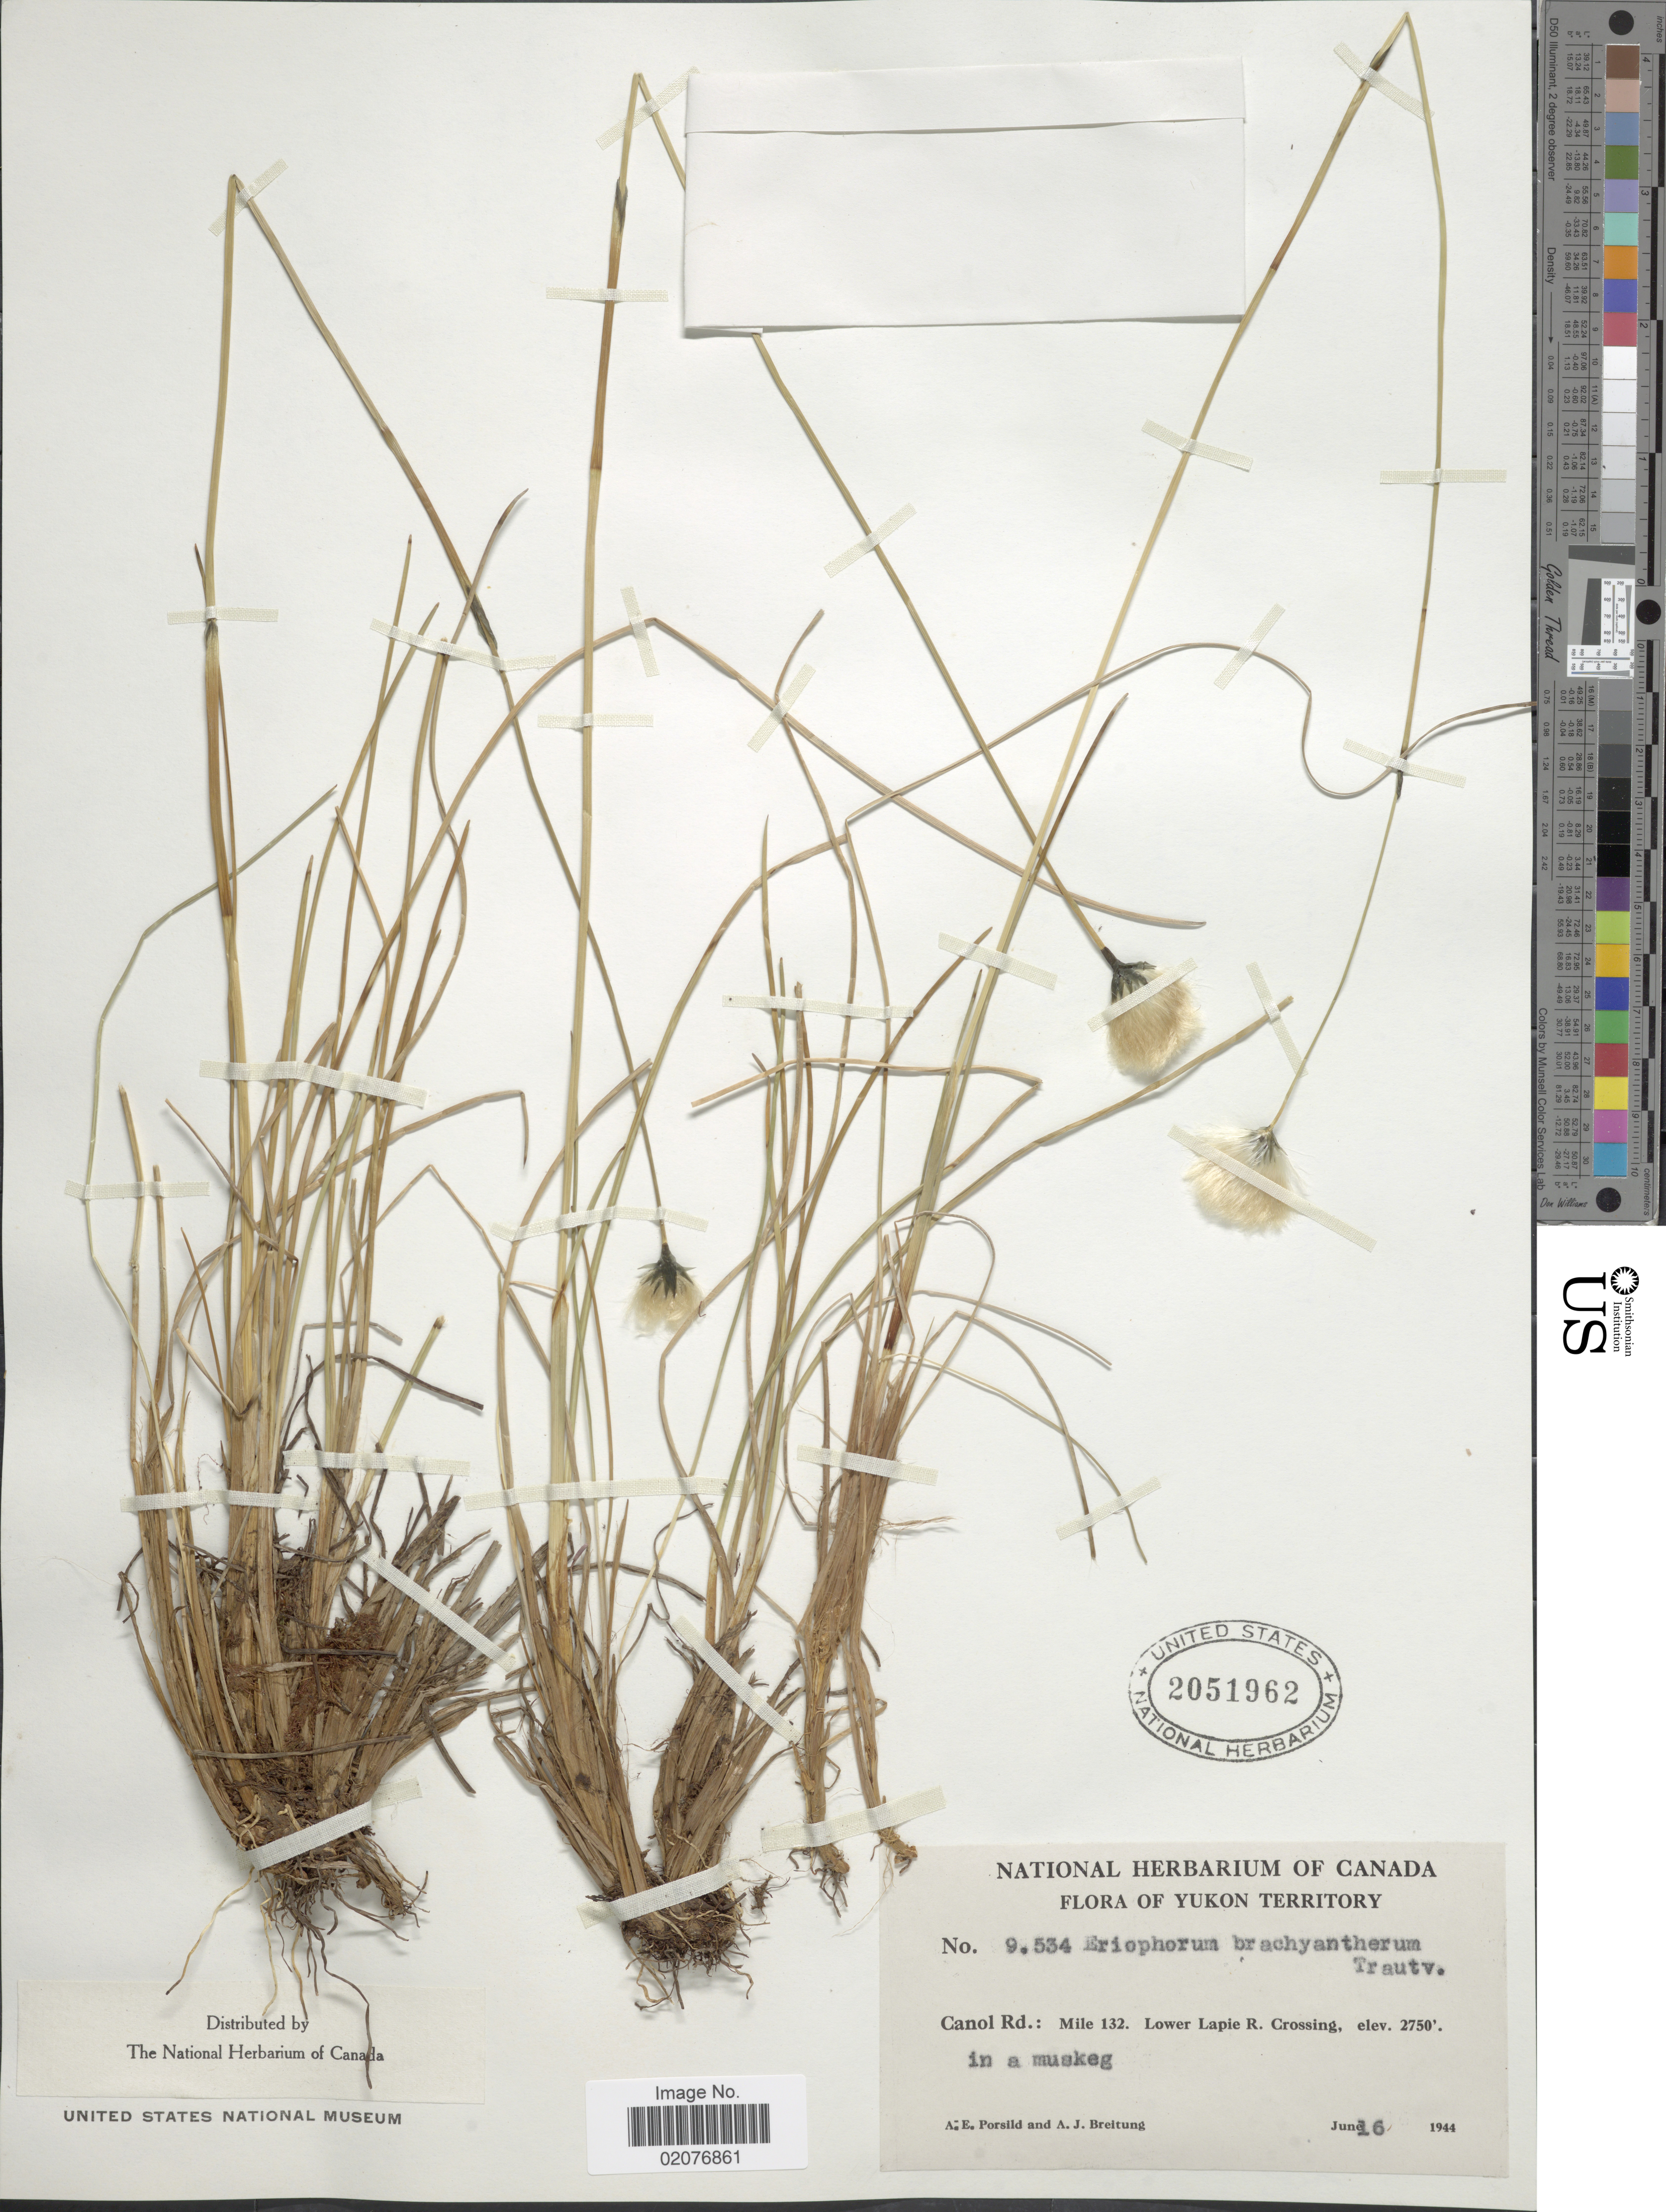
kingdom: Plantae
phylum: Tracheophyta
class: Liliopsida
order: Poales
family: Cyperaceae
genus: Eriophorum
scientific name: Eriophorum brachyantherum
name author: Trautv. & C.A. Mey.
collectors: A. E. Porsild & A. Breitung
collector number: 9534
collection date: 1944-06-16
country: Canada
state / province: Yukon Territory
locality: Canol Rd: Mile 132. Lower Lapie R. Crossing, un a muskeg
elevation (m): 838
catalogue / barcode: US 2051962